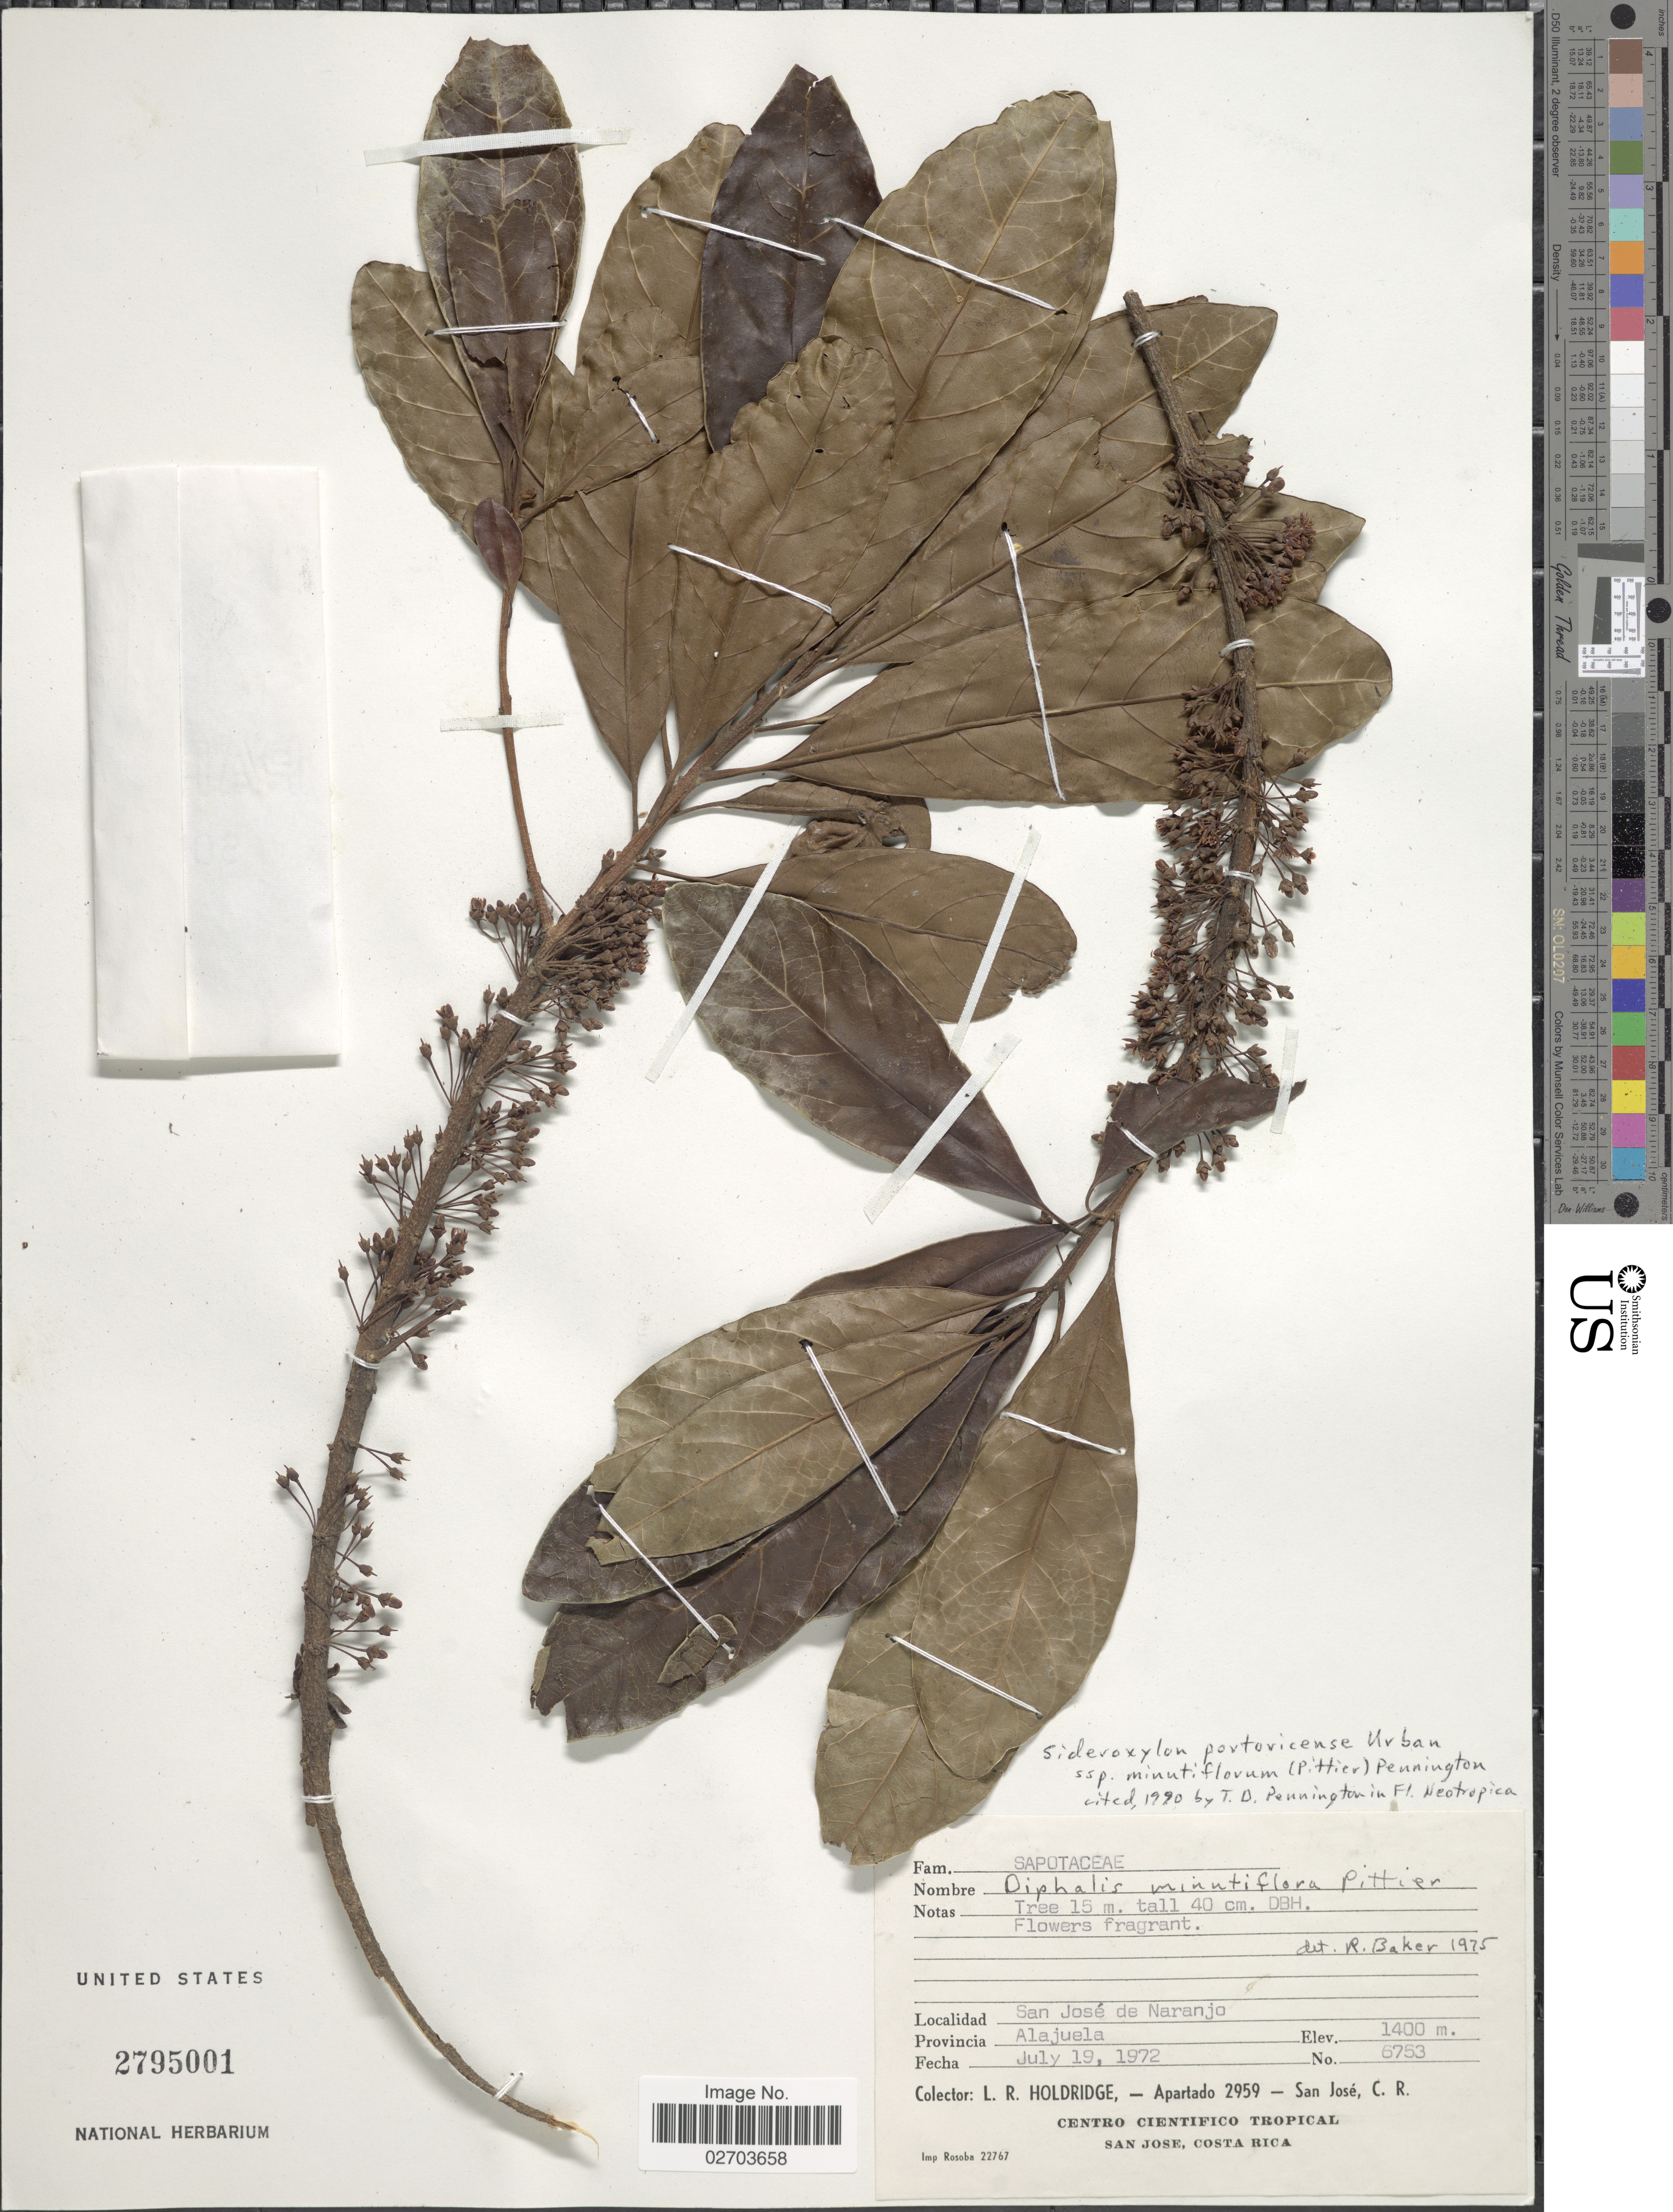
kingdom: Plantae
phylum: Tracheophyta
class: Magnoliopsida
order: Ericales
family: Sapotaceae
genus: Sideroxylon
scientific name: Sideroxylon portoricense subsp. minutiflorum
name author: (Pittier) T.D. Penn.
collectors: L. Holdridge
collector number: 6753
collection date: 1972-07-19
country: Costa Rica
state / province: Alajuela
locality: San Jose de Naranjo.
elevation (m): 1400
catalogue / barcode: US 2795001